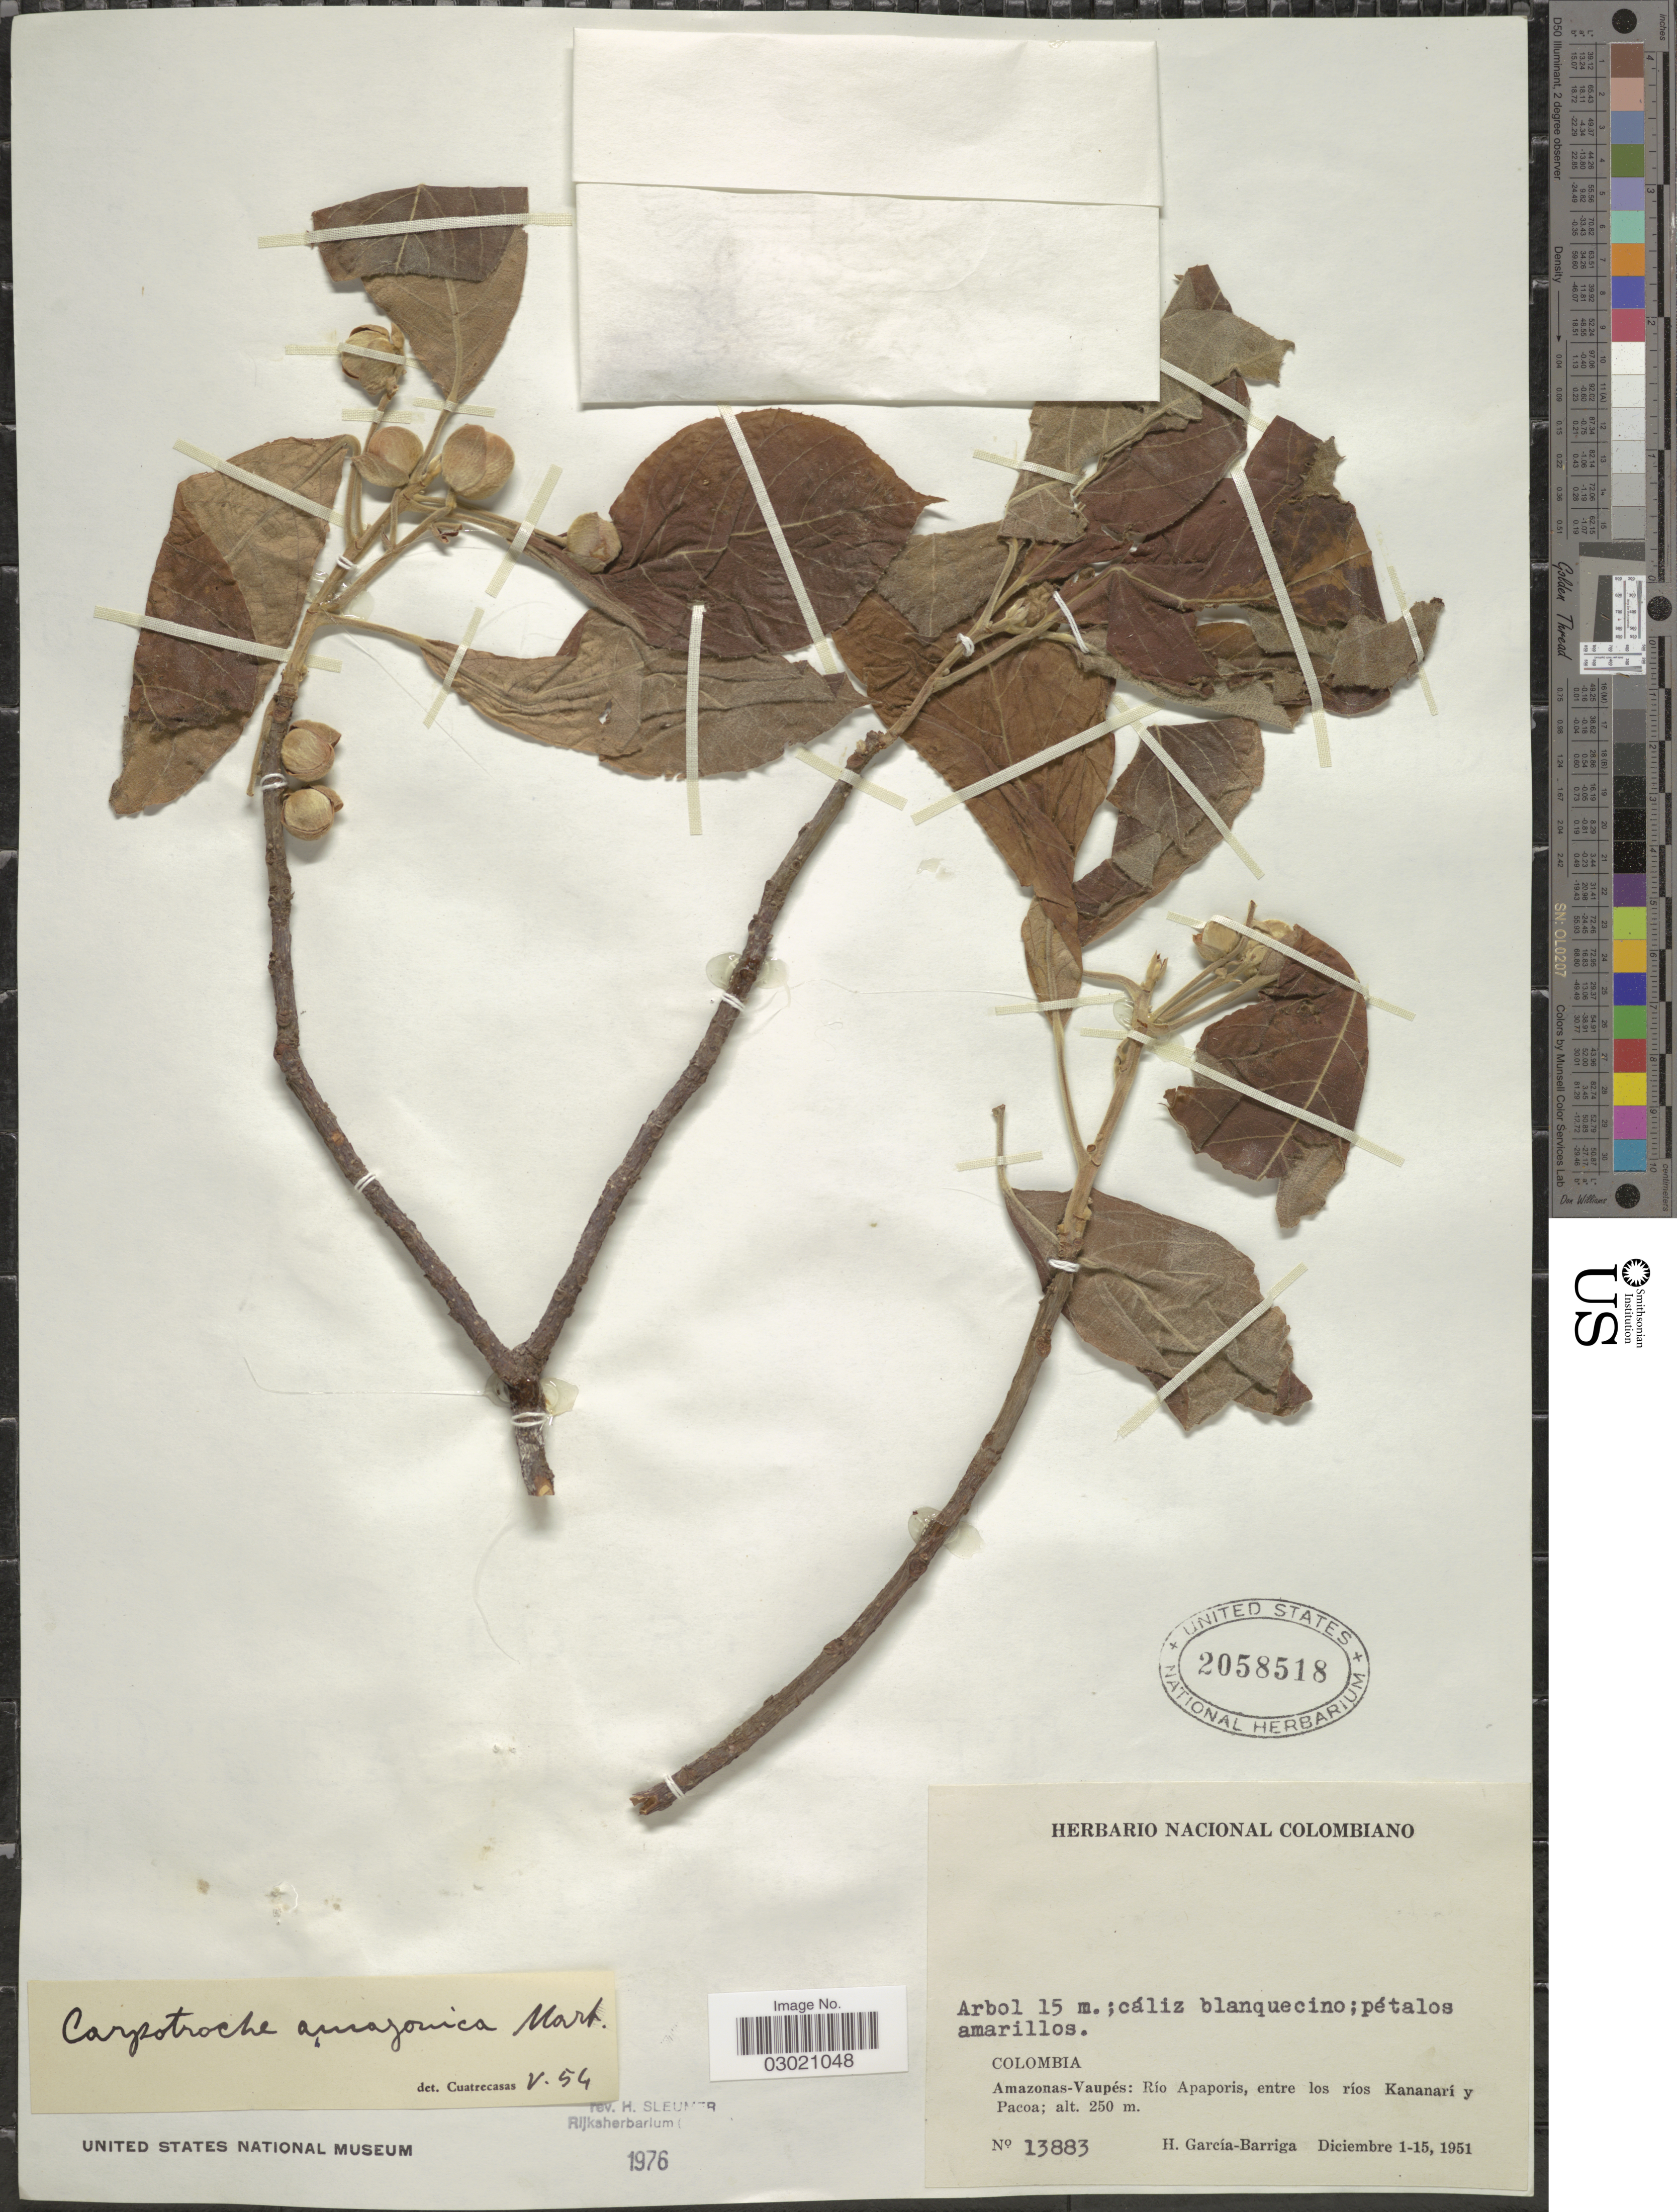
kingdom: Plantae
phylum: Tracheophyta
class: Magnoliopsida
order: Malpighiales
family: Achariaceae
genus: Carpotroche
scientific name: Carpotroche amazonica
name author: Mart. ex Eichler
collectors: H. García Barriga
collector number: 13883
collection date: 1951-12-01/1951-12-15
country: Colombia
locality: Amazonas-Vaupés: Río Apaporis, entre los ríos Kananarí y Pacoa.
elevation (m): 250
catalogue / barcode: US 2058518